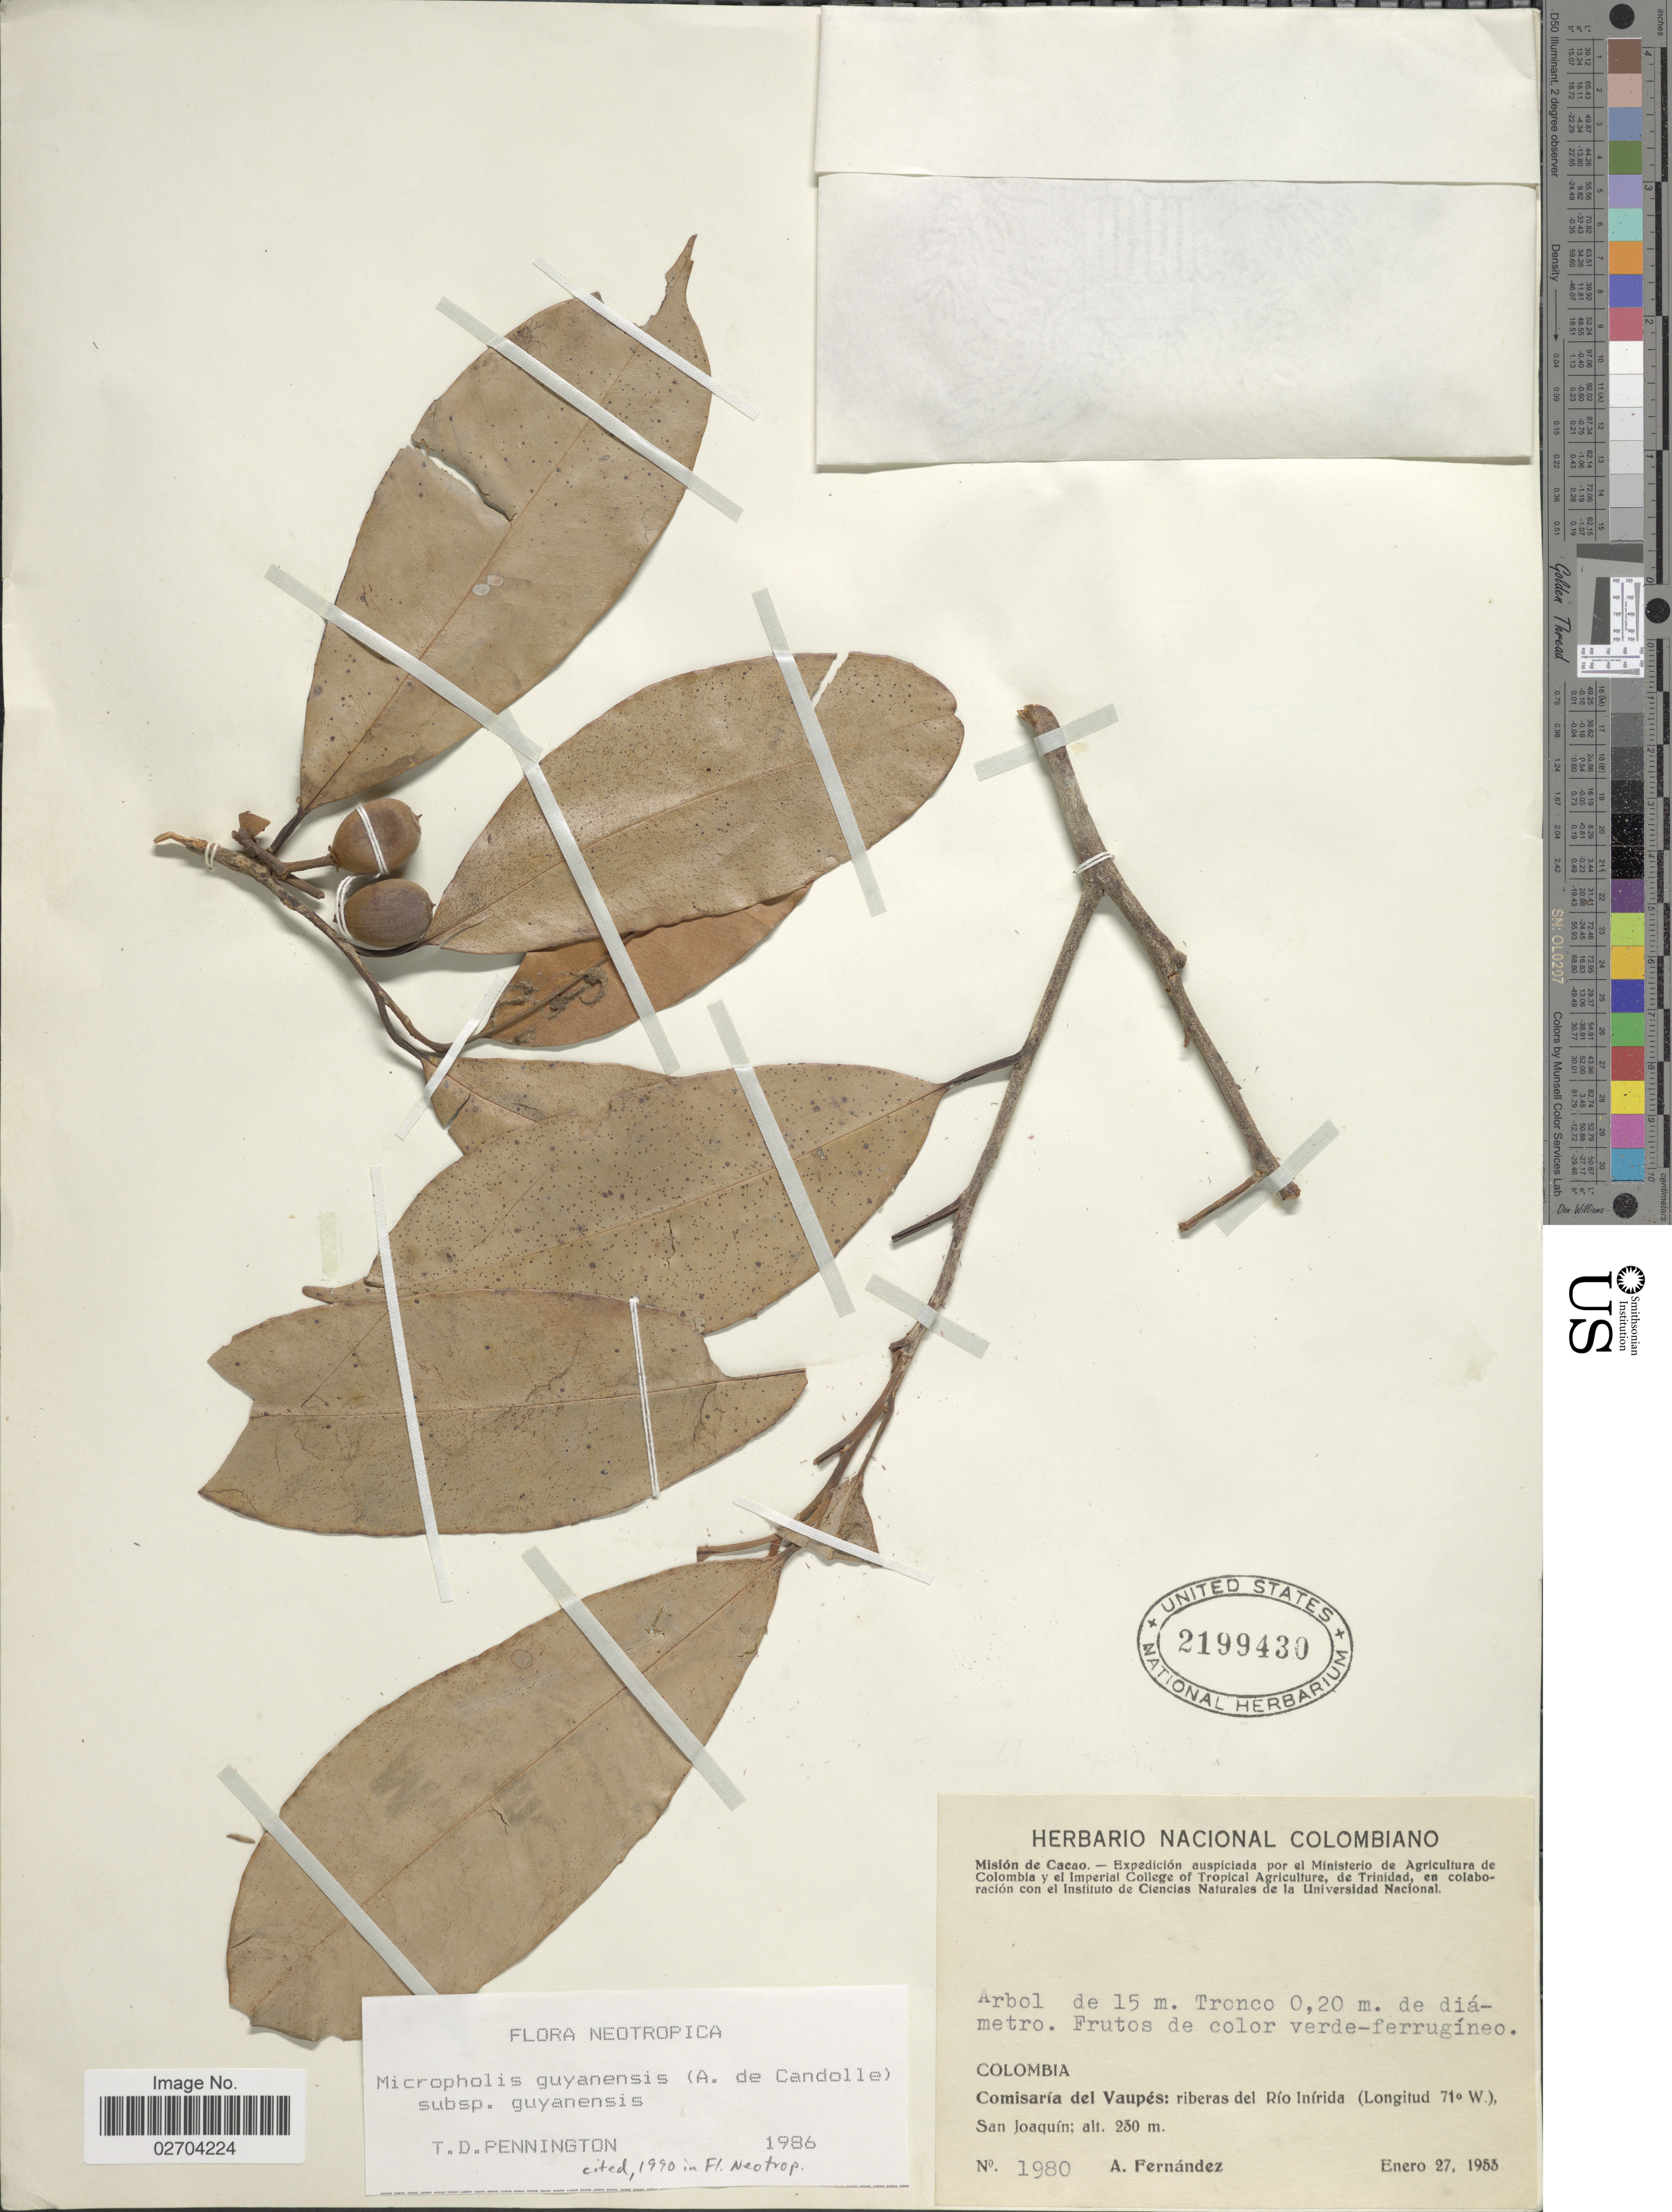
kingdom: Plantae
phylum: Tracheophyta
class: Magnoliopsida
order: Ericales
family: Sapotaceae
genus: Micropholis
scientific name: Micropholis guyanensis subsp. guyanensis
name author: (A. DC.) Pierre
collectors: A. Fernández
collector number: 1980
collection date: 1953-01-27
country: Colombia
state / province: Vaupés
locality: Comisaría del Vaupés: riberas del Río Inírida, San Joaquín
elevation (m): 230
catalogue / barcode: US 2199430